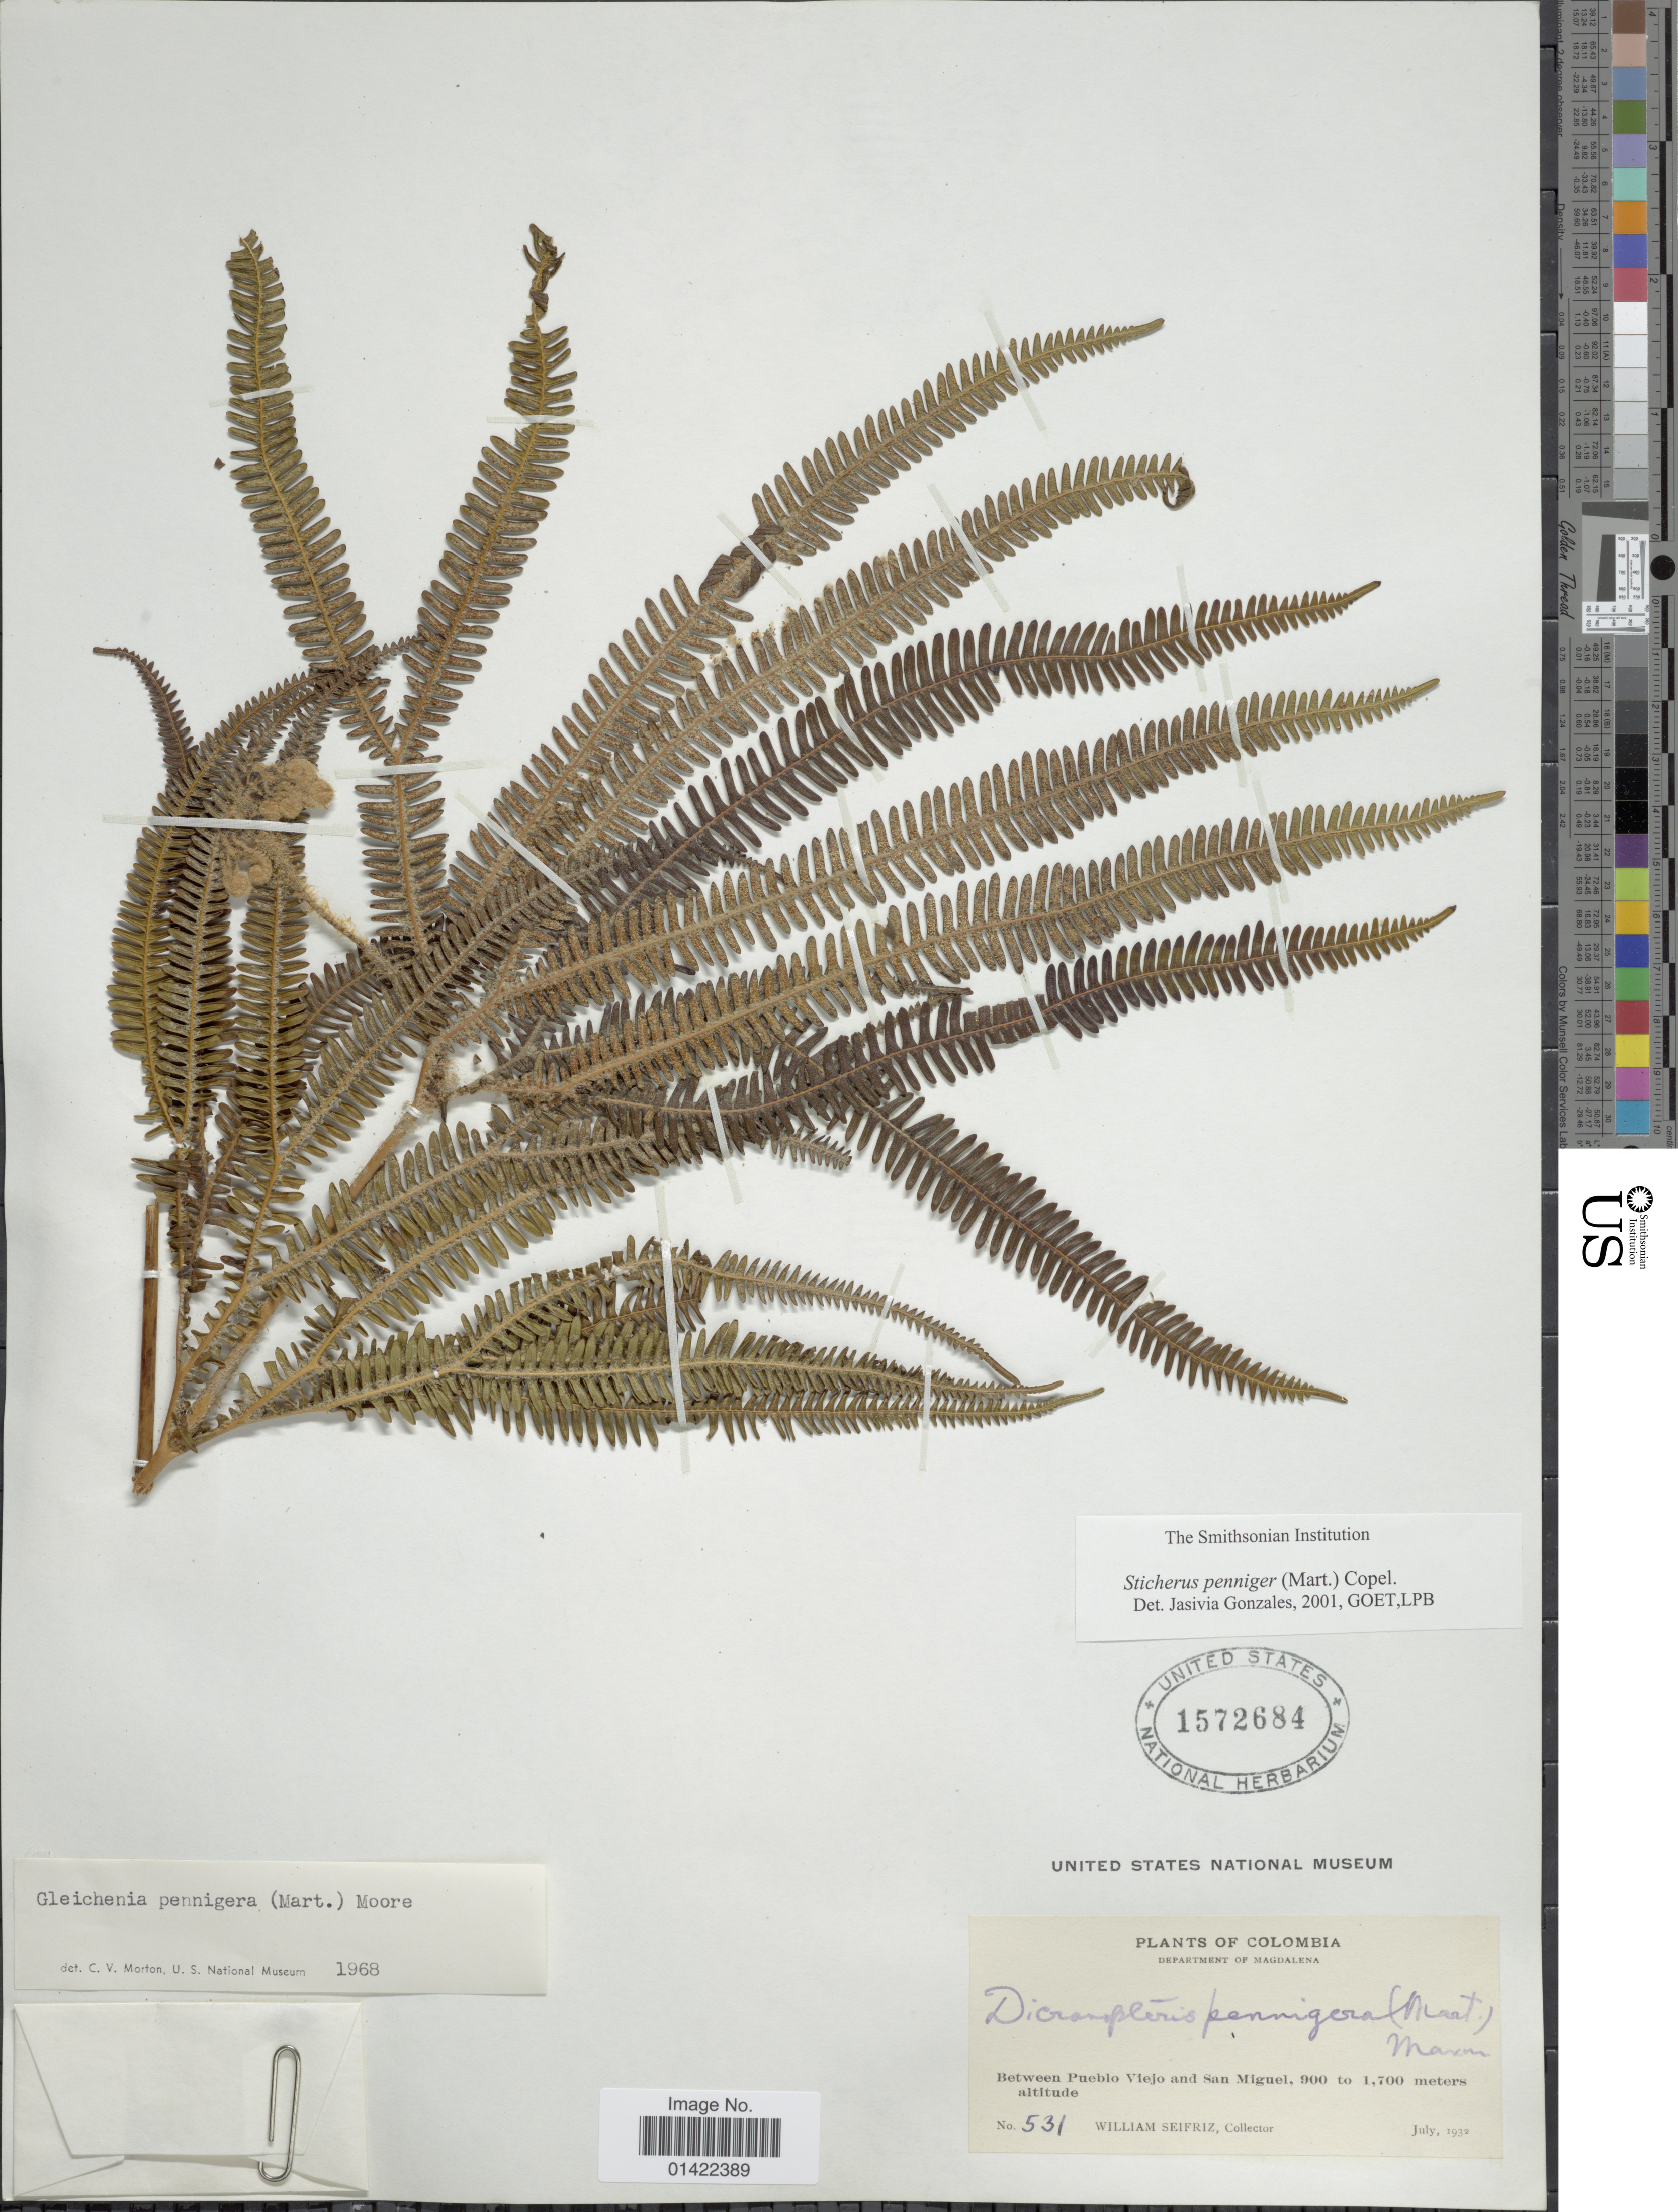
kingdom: Plantae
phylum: Tracheophyta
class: Polypodiopsida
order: Gleicheniales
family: Gleicheniaceae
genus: Sticherus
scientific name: Sticherus pruinosus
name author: (Mart.) Ching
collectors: W. Seifriz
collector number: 531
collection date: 1932-07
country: Colombia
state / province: Magdalena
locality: Bdetween Pueblo Viejo and San Miguel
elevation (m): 900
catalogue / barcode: US 1572684